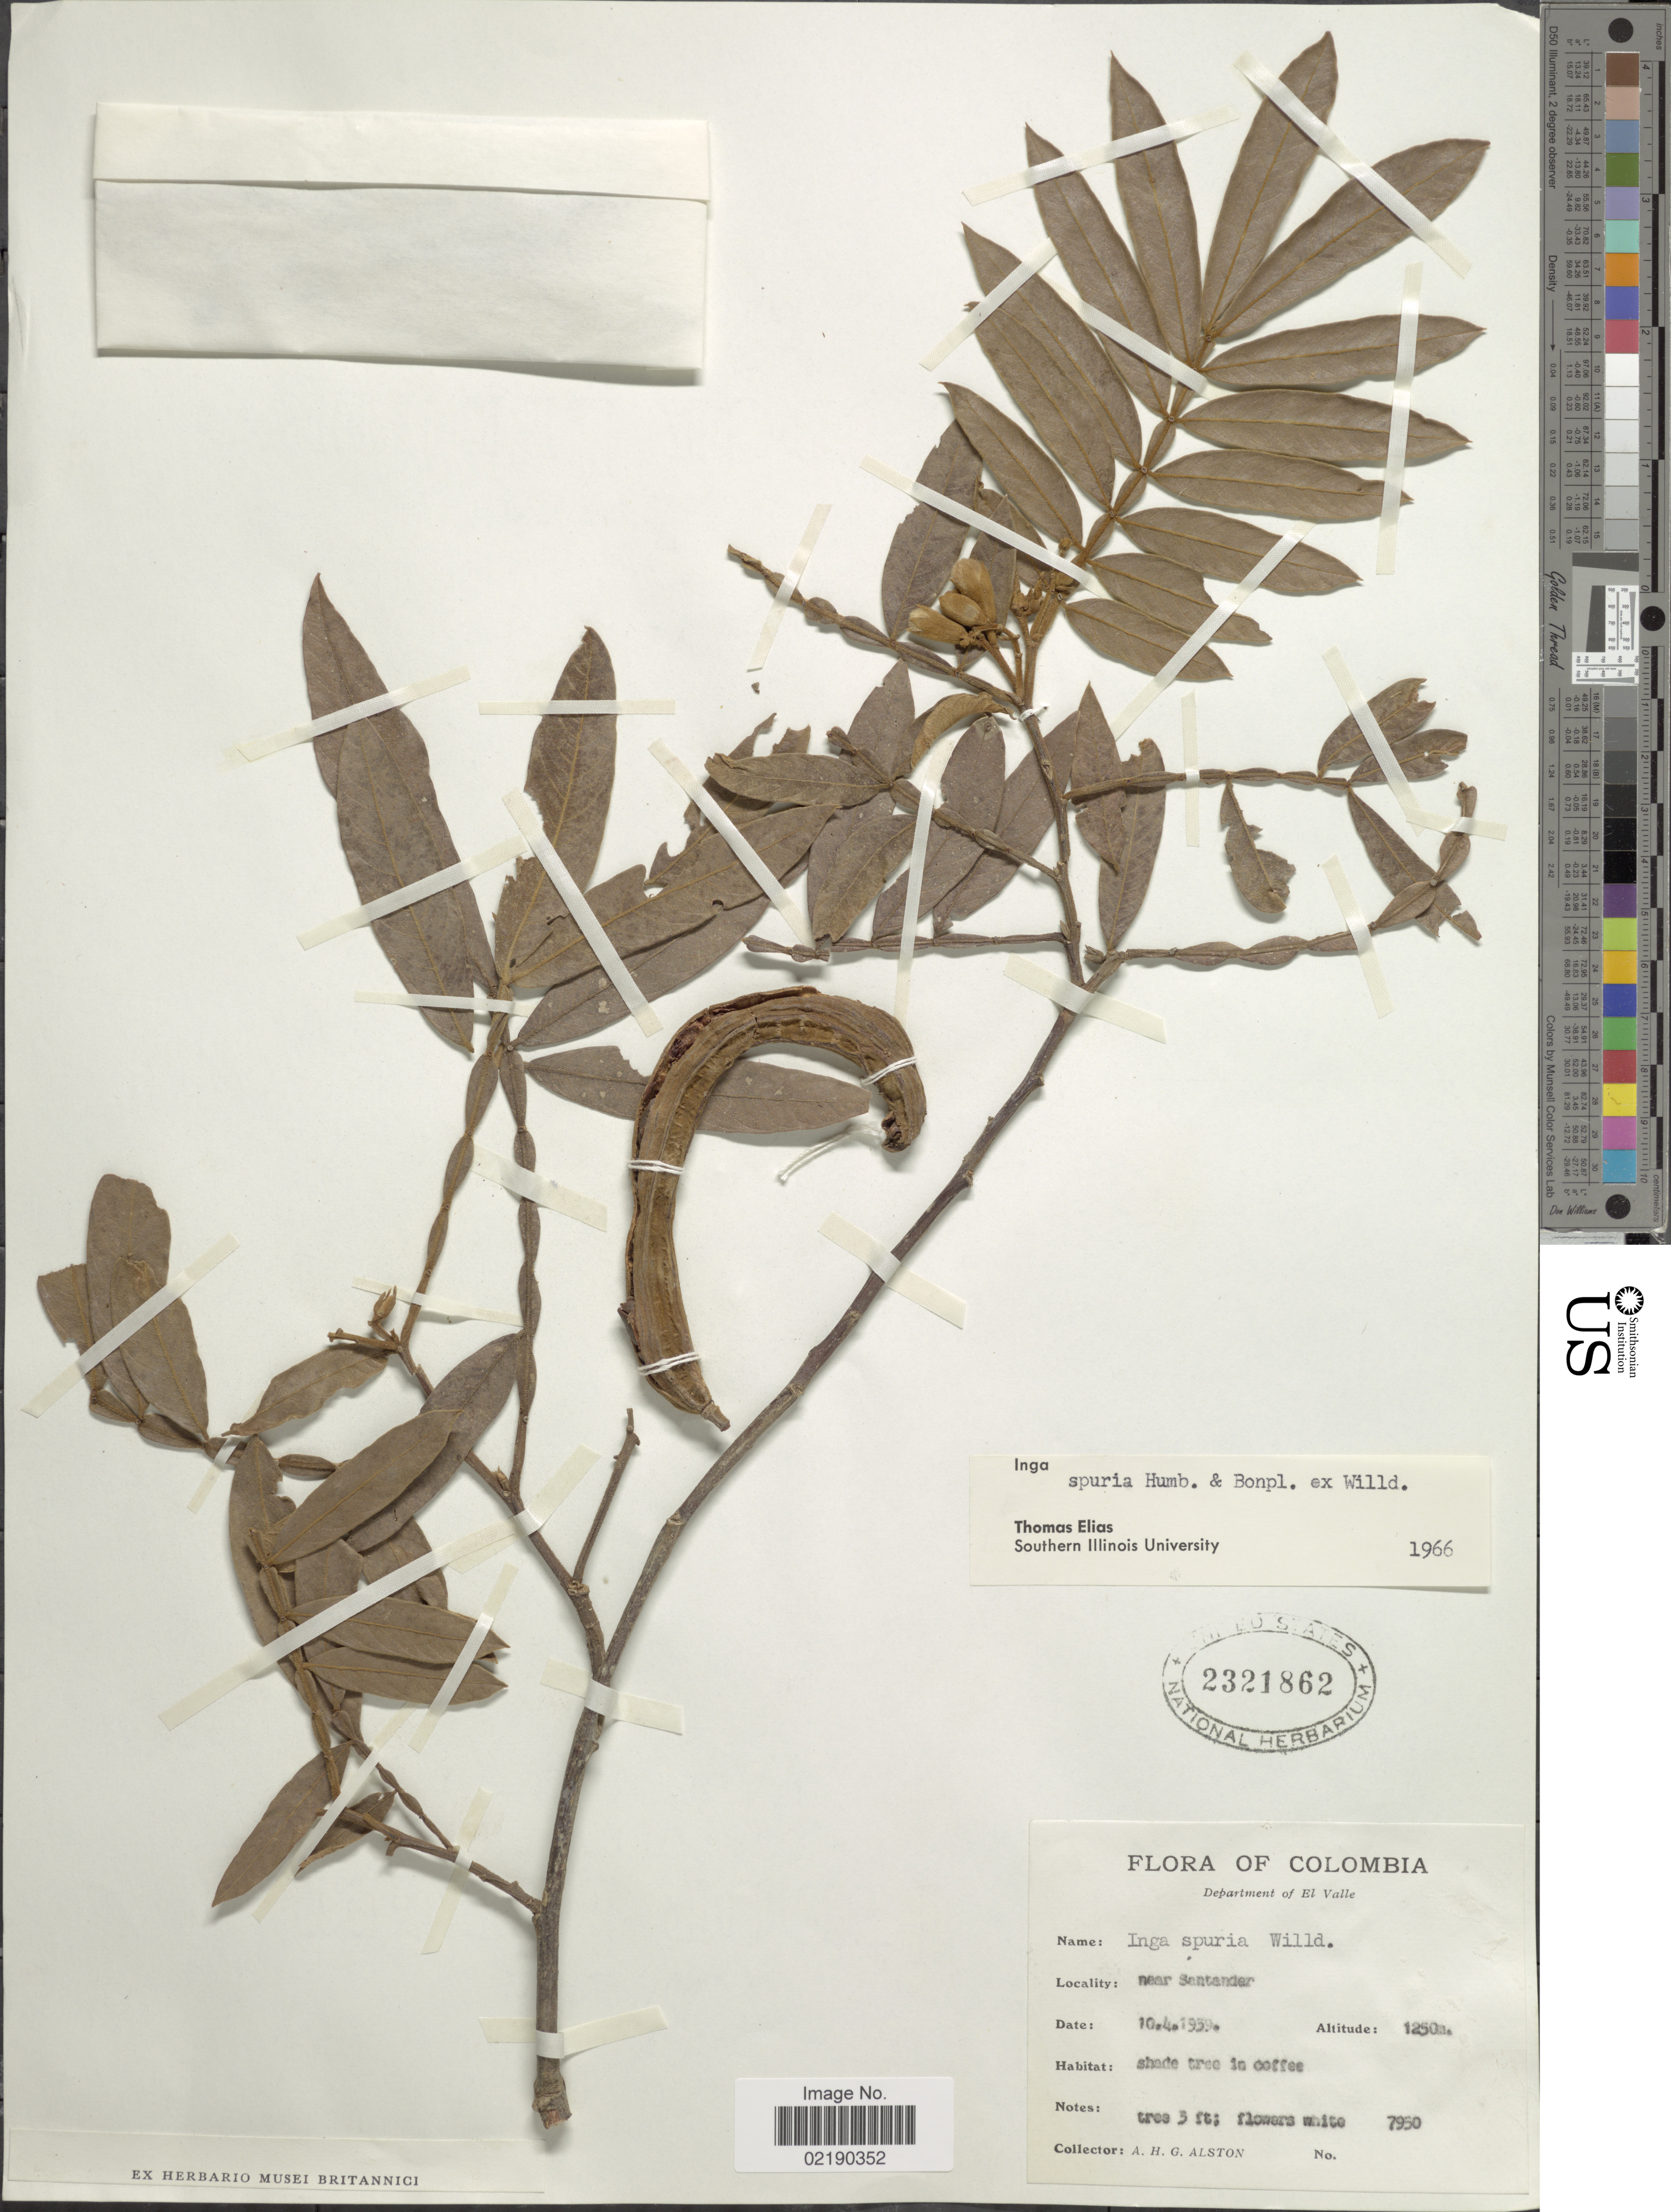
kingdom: Plantae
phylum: Tracheophyta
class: Magnoliopsida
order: Fabales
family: Fabaceae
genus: Inga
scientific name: Inga vera subsp. vera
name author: Willd.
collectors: A. H. Alston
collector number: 7950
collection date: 1939-04-10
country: Colombia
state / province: Valle del Cauca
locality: Department of El Valle. Near Santander.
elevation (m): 1250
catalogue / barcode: US 2321862